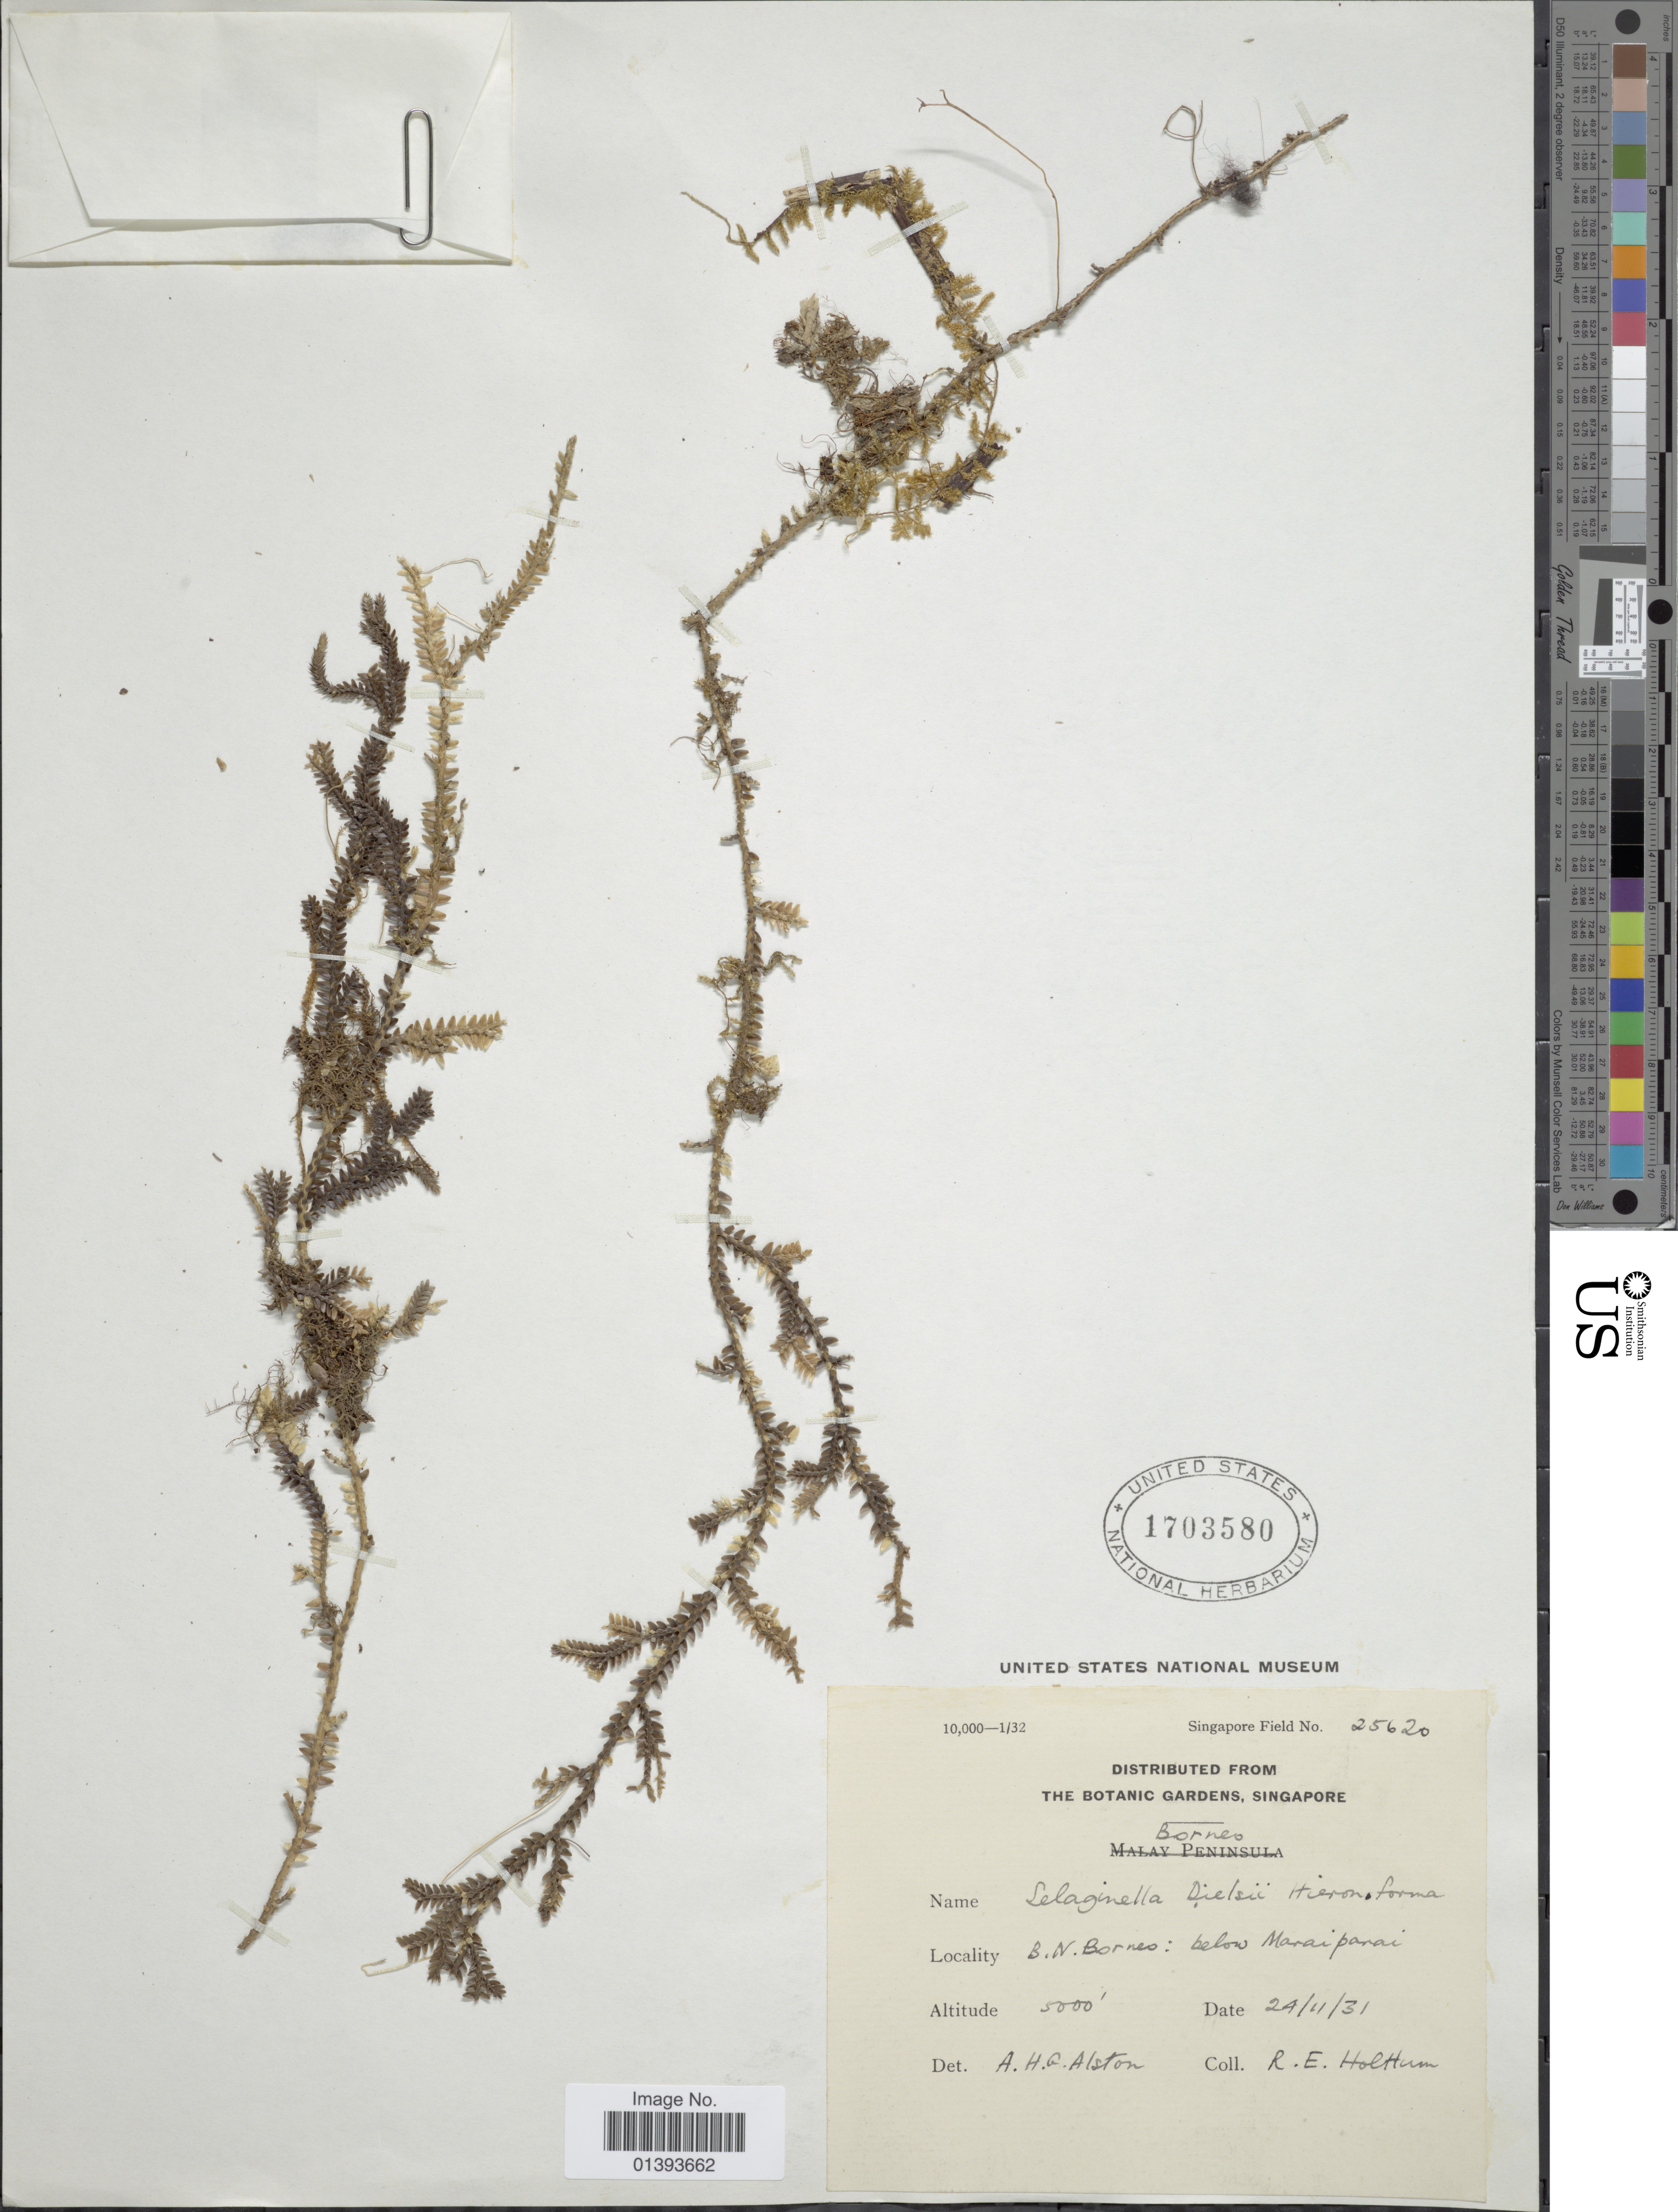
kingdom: Plantae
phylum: Tracheophyta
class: Lycopodiopsida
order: Selaginellales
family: Selaginellaceae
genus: Selaginella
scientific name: Selaginella dielsii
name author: Hieron.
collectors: R. E. Holttum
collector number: Singapore Field 25620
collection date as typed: Transcribed d/m/y: 24/11/31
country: Malaysia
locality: Borneo, B. N. Borneo: below Maraiparai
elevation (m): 1524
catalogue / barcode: US 1703580